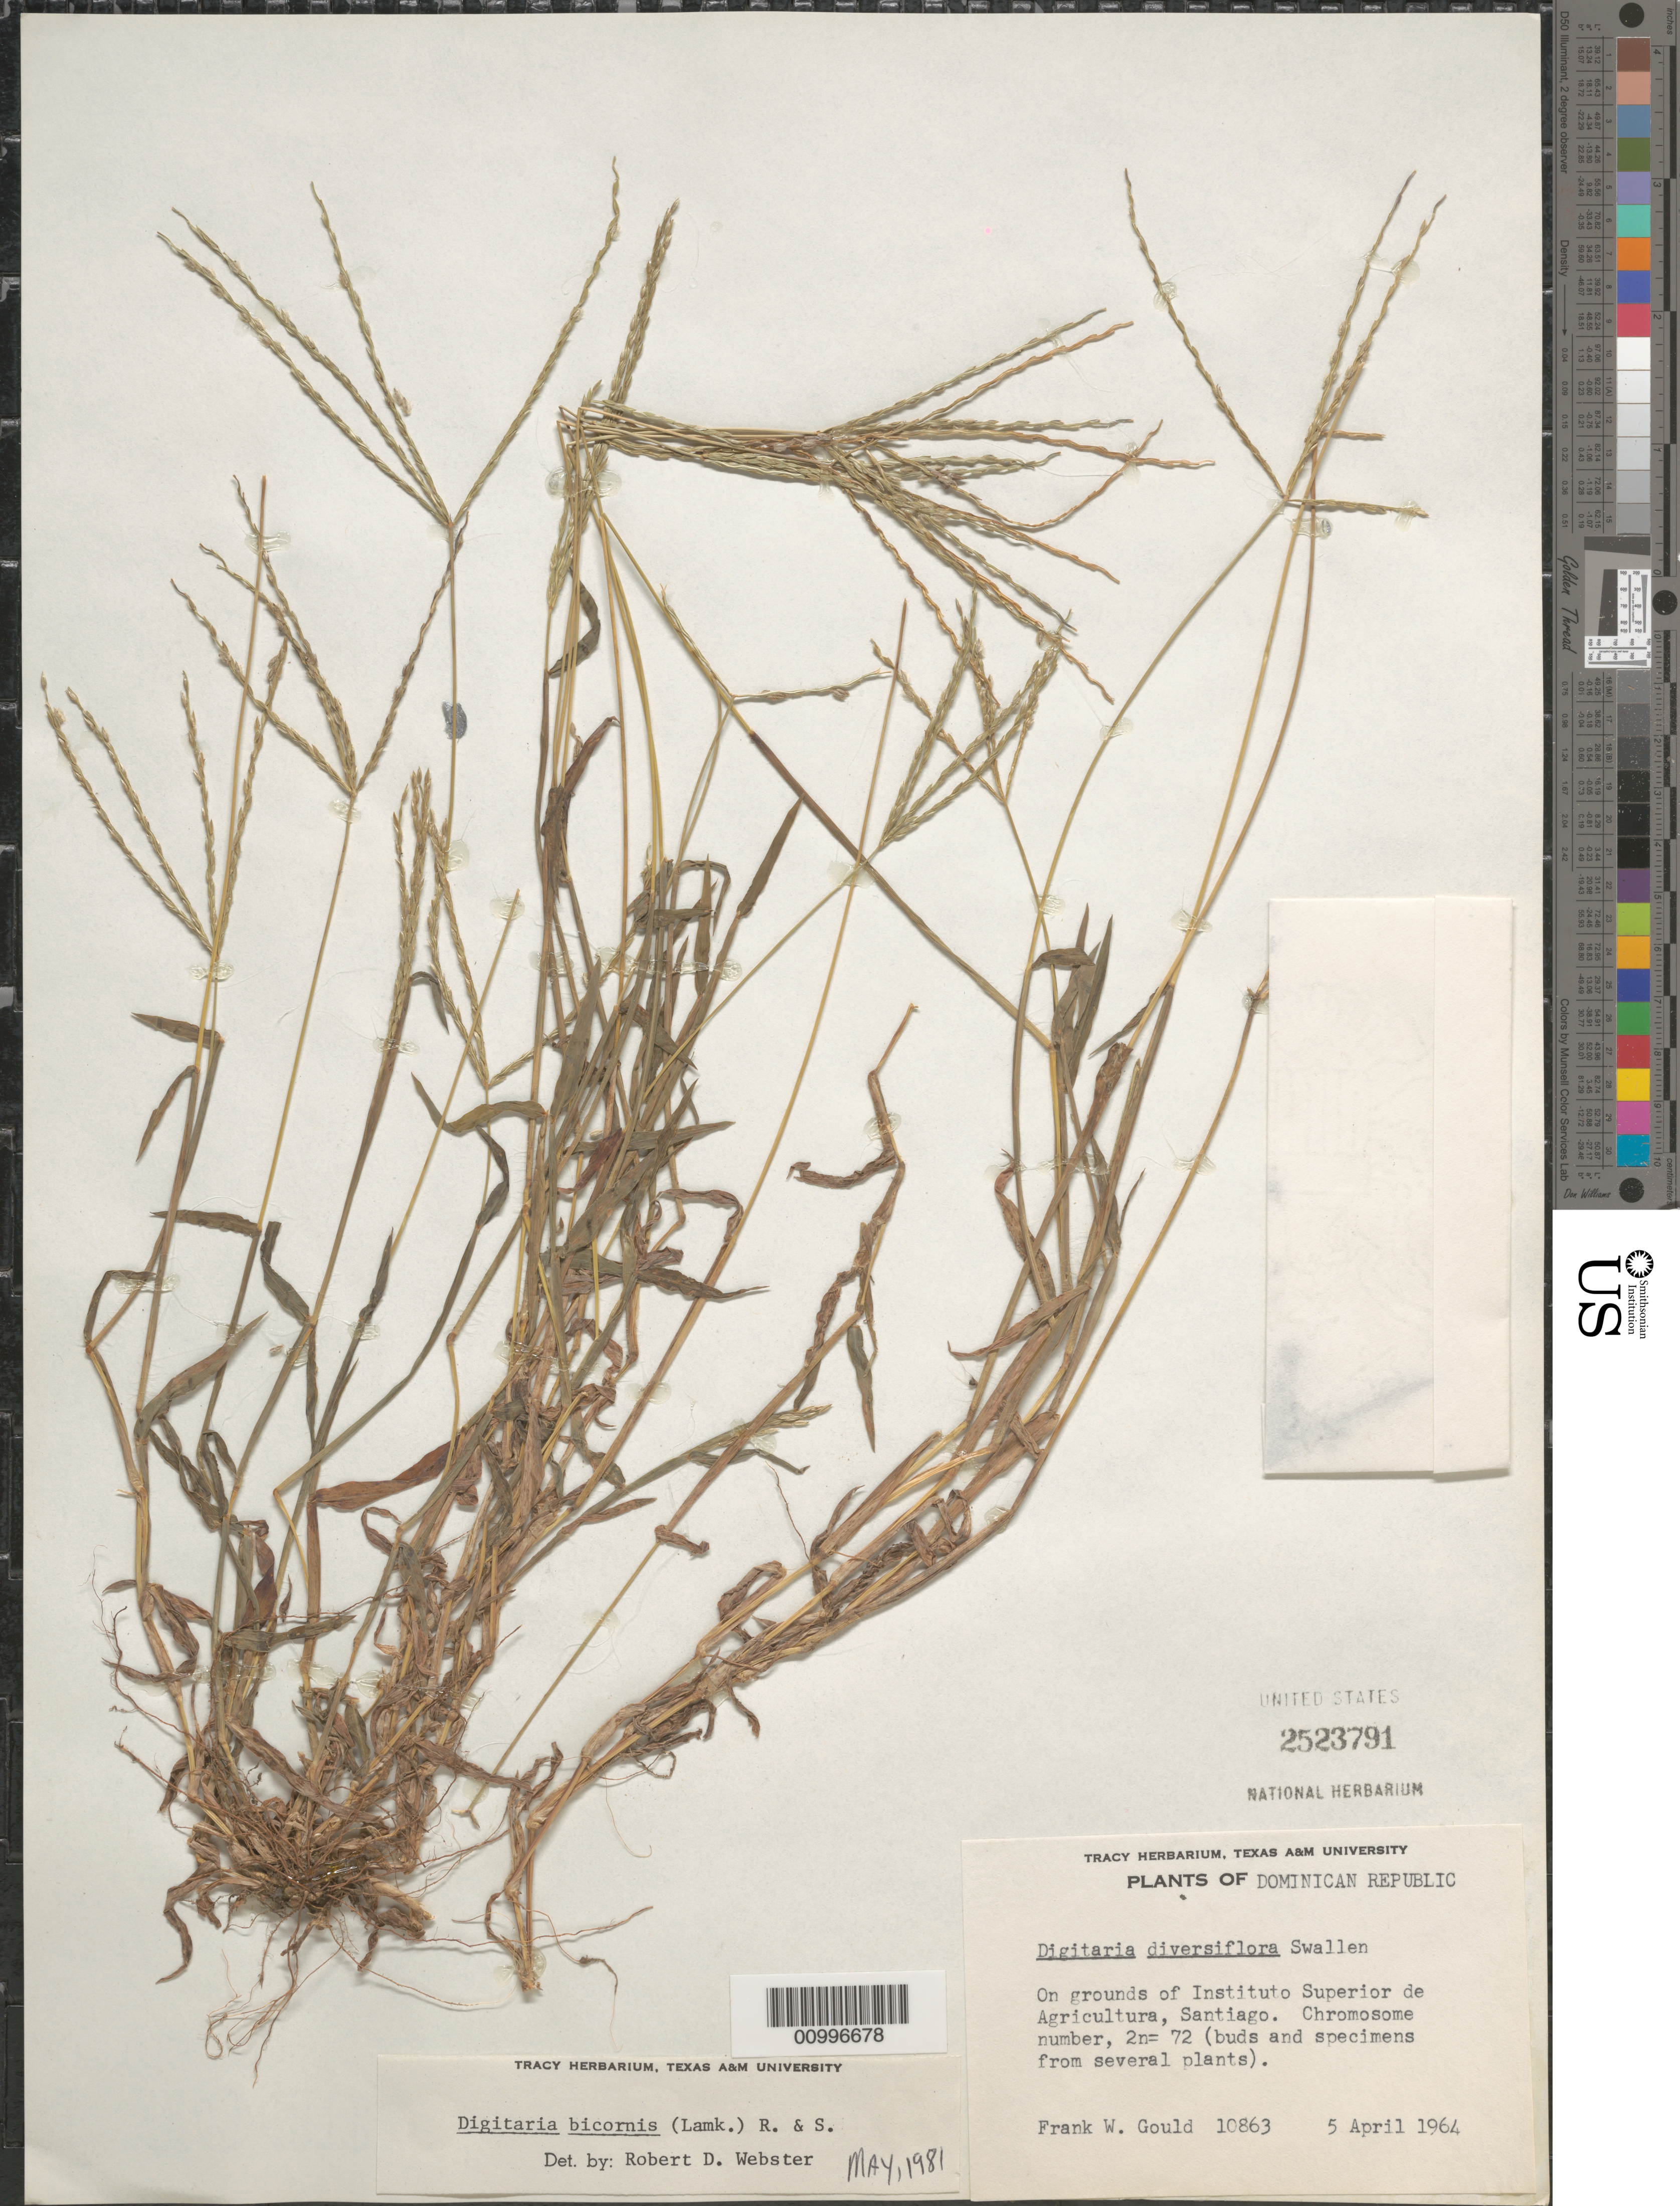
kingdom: Plantae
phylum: Tracheophyta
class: Liliopsida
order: Poales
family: Poaceae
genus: Digitaria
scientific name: Digitaria bicornis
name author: (Lam.) Roem. & Schult.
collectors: F. W. Gould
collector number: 10863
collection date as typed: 05 Apr 1964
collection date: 1964-04-05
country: Dominican Republic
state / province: Santiago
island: Hispaniola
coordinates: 0 N, 0 E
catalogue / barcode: US 2523791